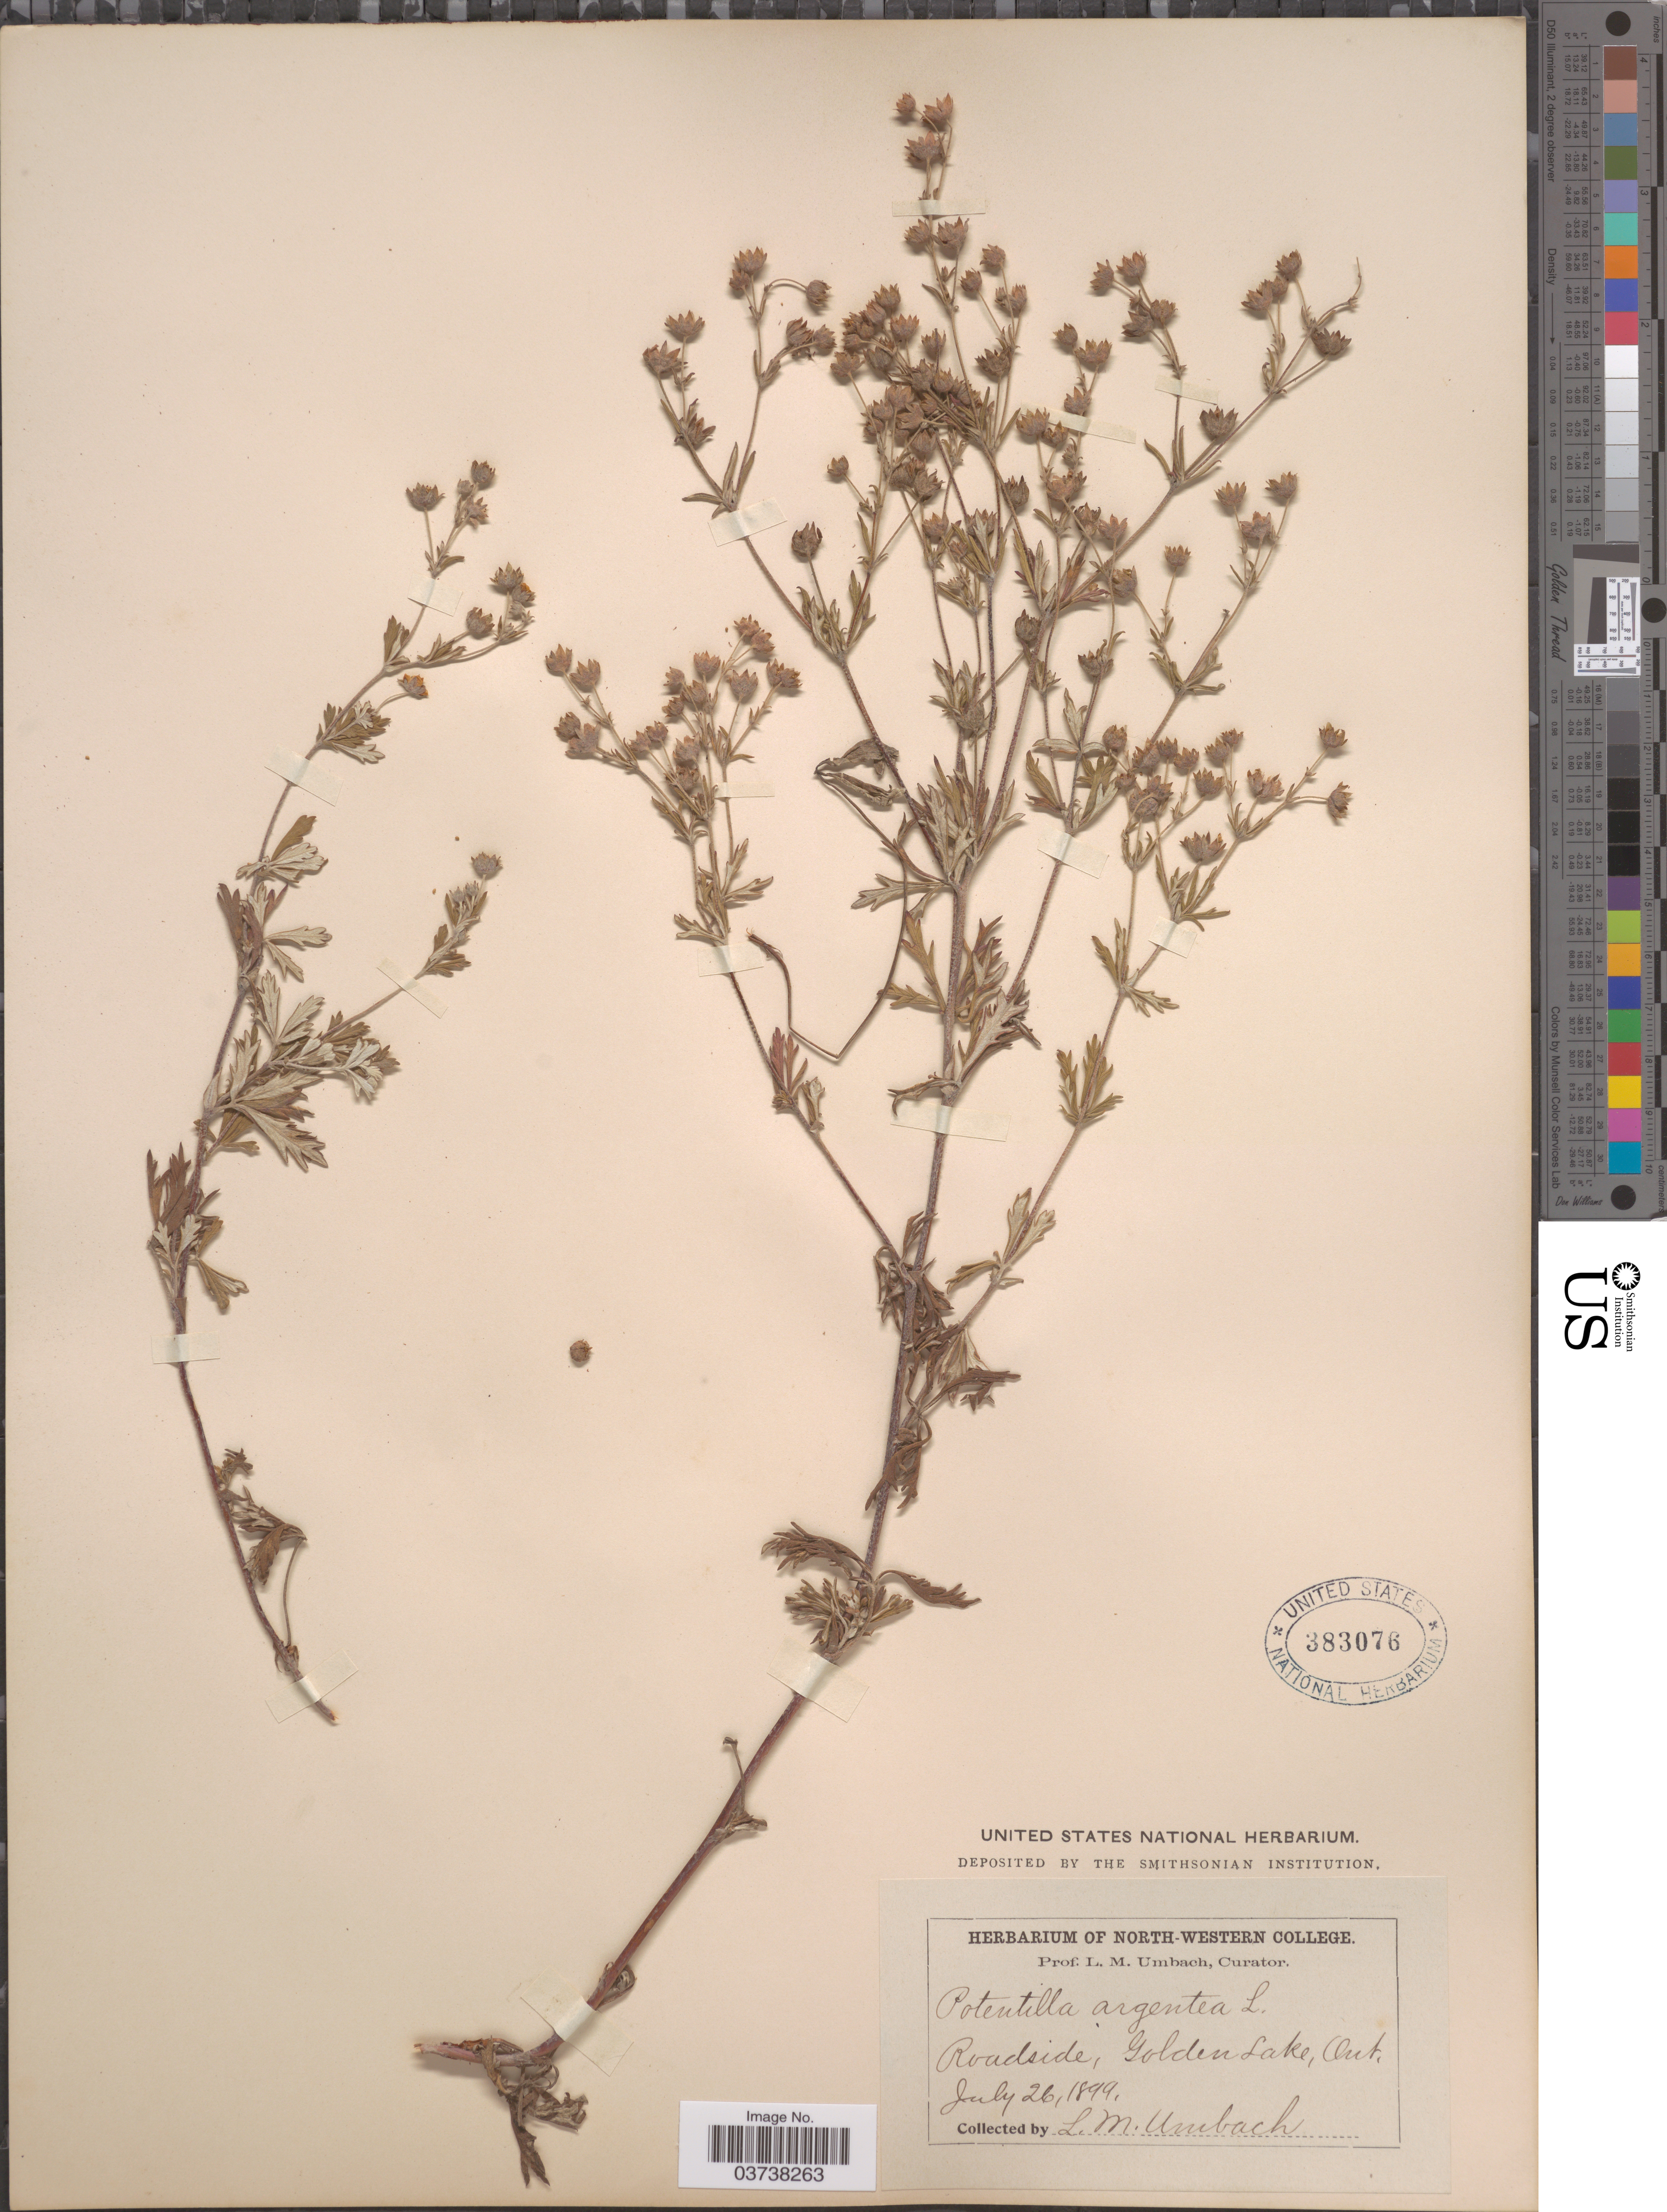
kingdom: Plantae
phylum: Tracheophyta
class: Magnoliopsida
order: Rosales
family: Rosaceae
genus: Potentilla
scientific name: Potentilla argentea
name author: L.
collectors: L. M. Umbach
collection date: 1899-07-26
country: Canada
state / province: Ontario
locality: Roadside, Golden Lake.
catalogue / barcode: US 383076